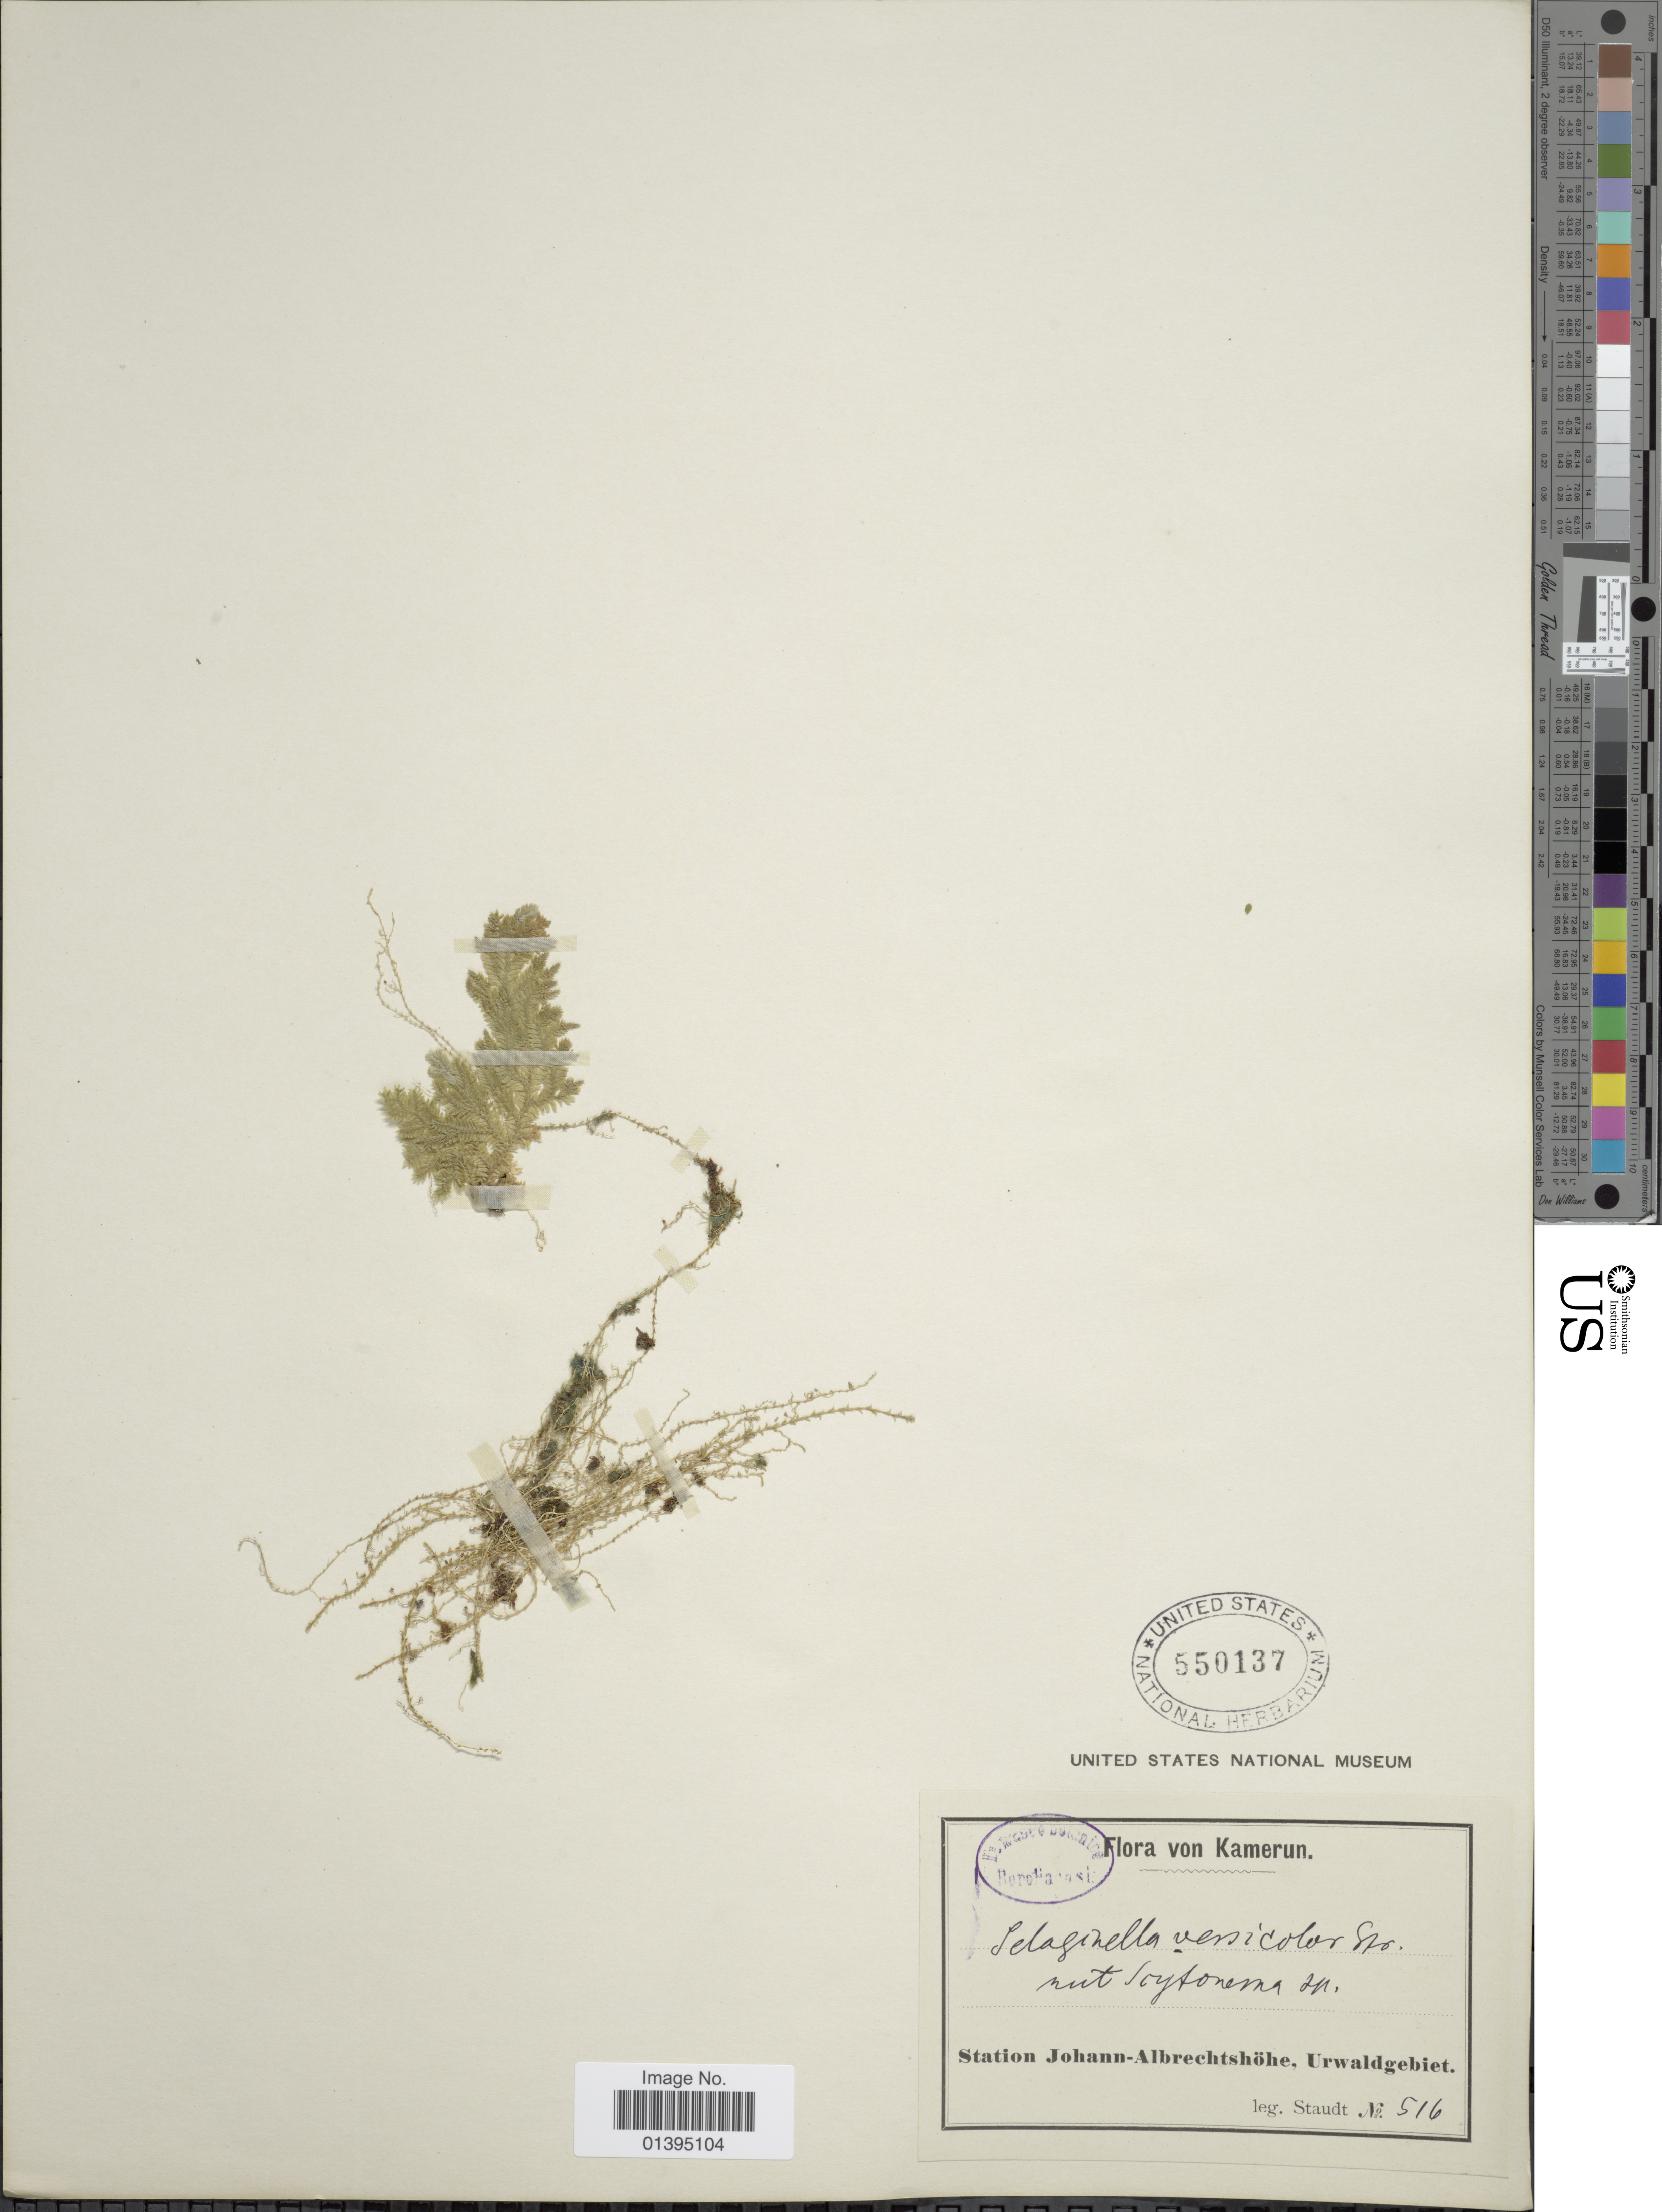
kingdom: Plantae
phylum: Tracheophyta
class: Lycopodiopsida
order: Selaginellales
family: Selaginellaceae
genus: Selaginella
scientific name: Selaginella versicolor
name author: Spring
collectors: -. Staudt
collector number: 516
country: Cameroon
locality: Station Johann-Albrechtshöhe, Urwaldgebiet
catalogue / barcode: US 550137